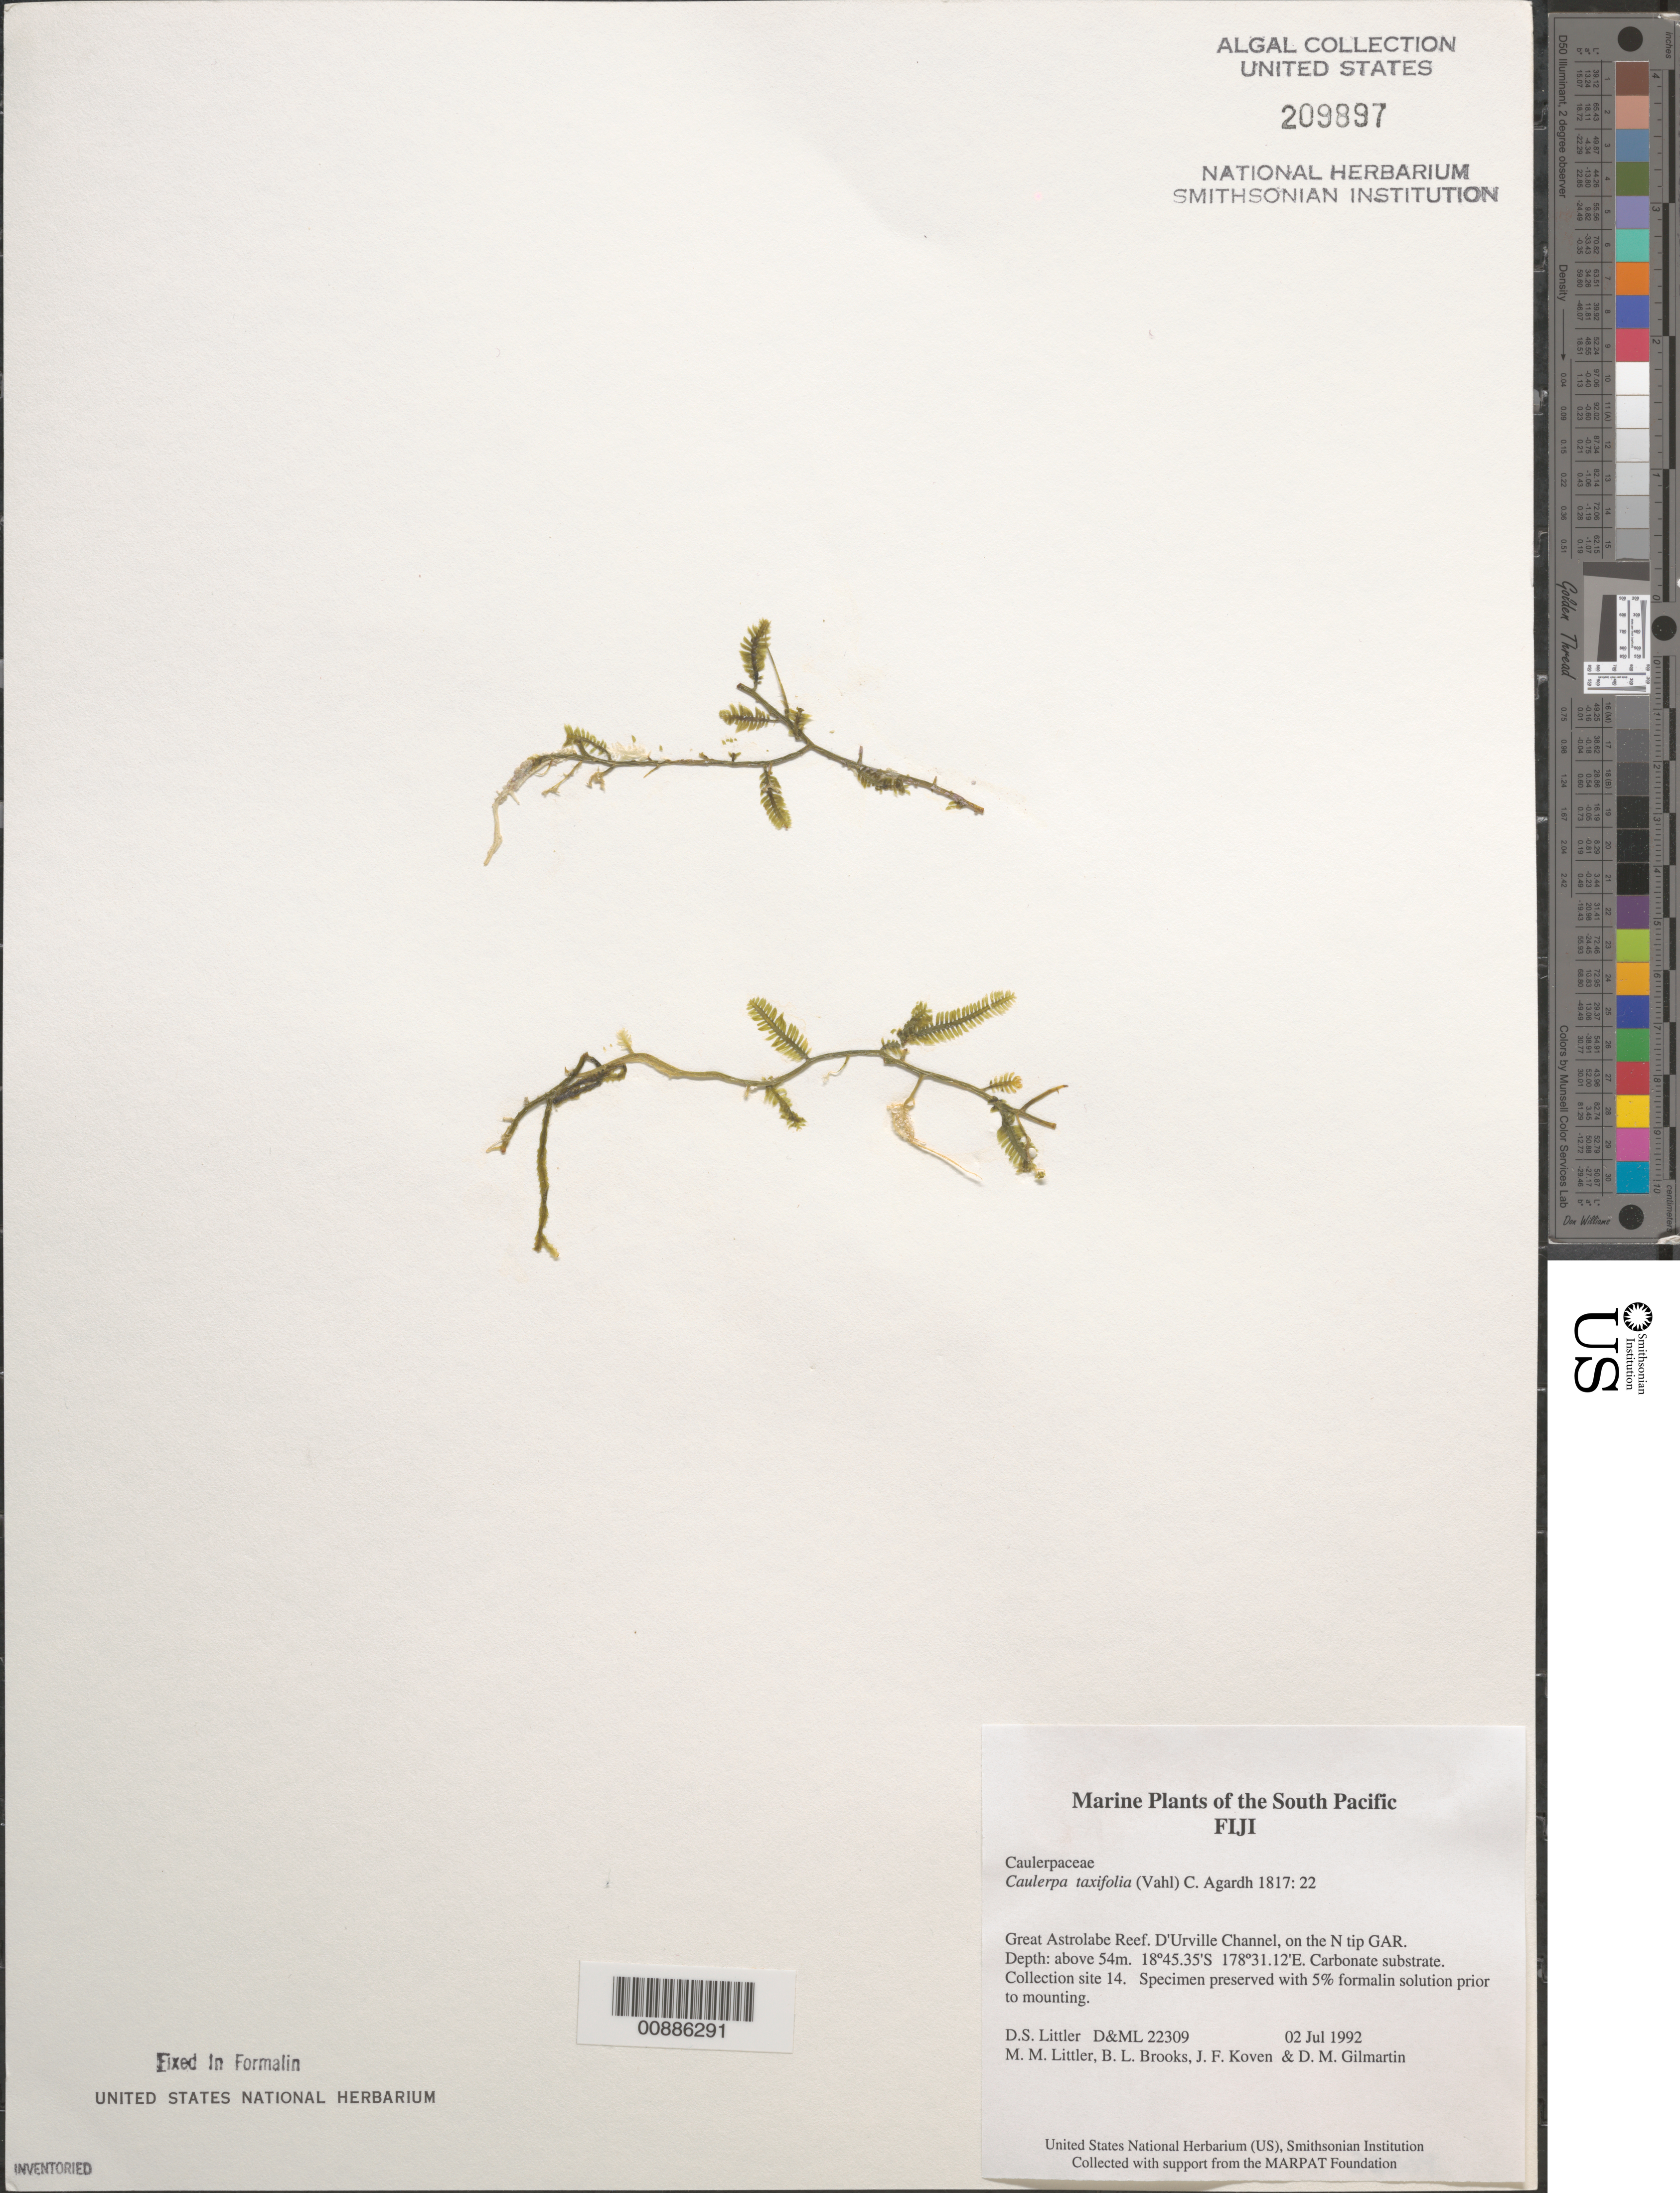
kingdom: Plantae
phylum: Chlorophyta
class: Ulvophyceae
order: Bryopsidales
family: Caulerpaceae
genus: Caulerpa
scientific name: Caulerpa taxifolia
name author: (M. Vahl) C. Agardh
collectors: D. S. Littler, M. M. Littler, B. Brooks, J. Koven & D. Gilmartin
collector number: D&ML 22309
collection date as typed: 02 Jul 1992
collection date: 1992-07-02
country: Fiji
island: Great Astrolabe Reef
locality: Great Astrolabe Reef, D'Urville Channel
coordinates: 18 45.35'S, 178 31.12'E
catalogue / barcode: US 209897